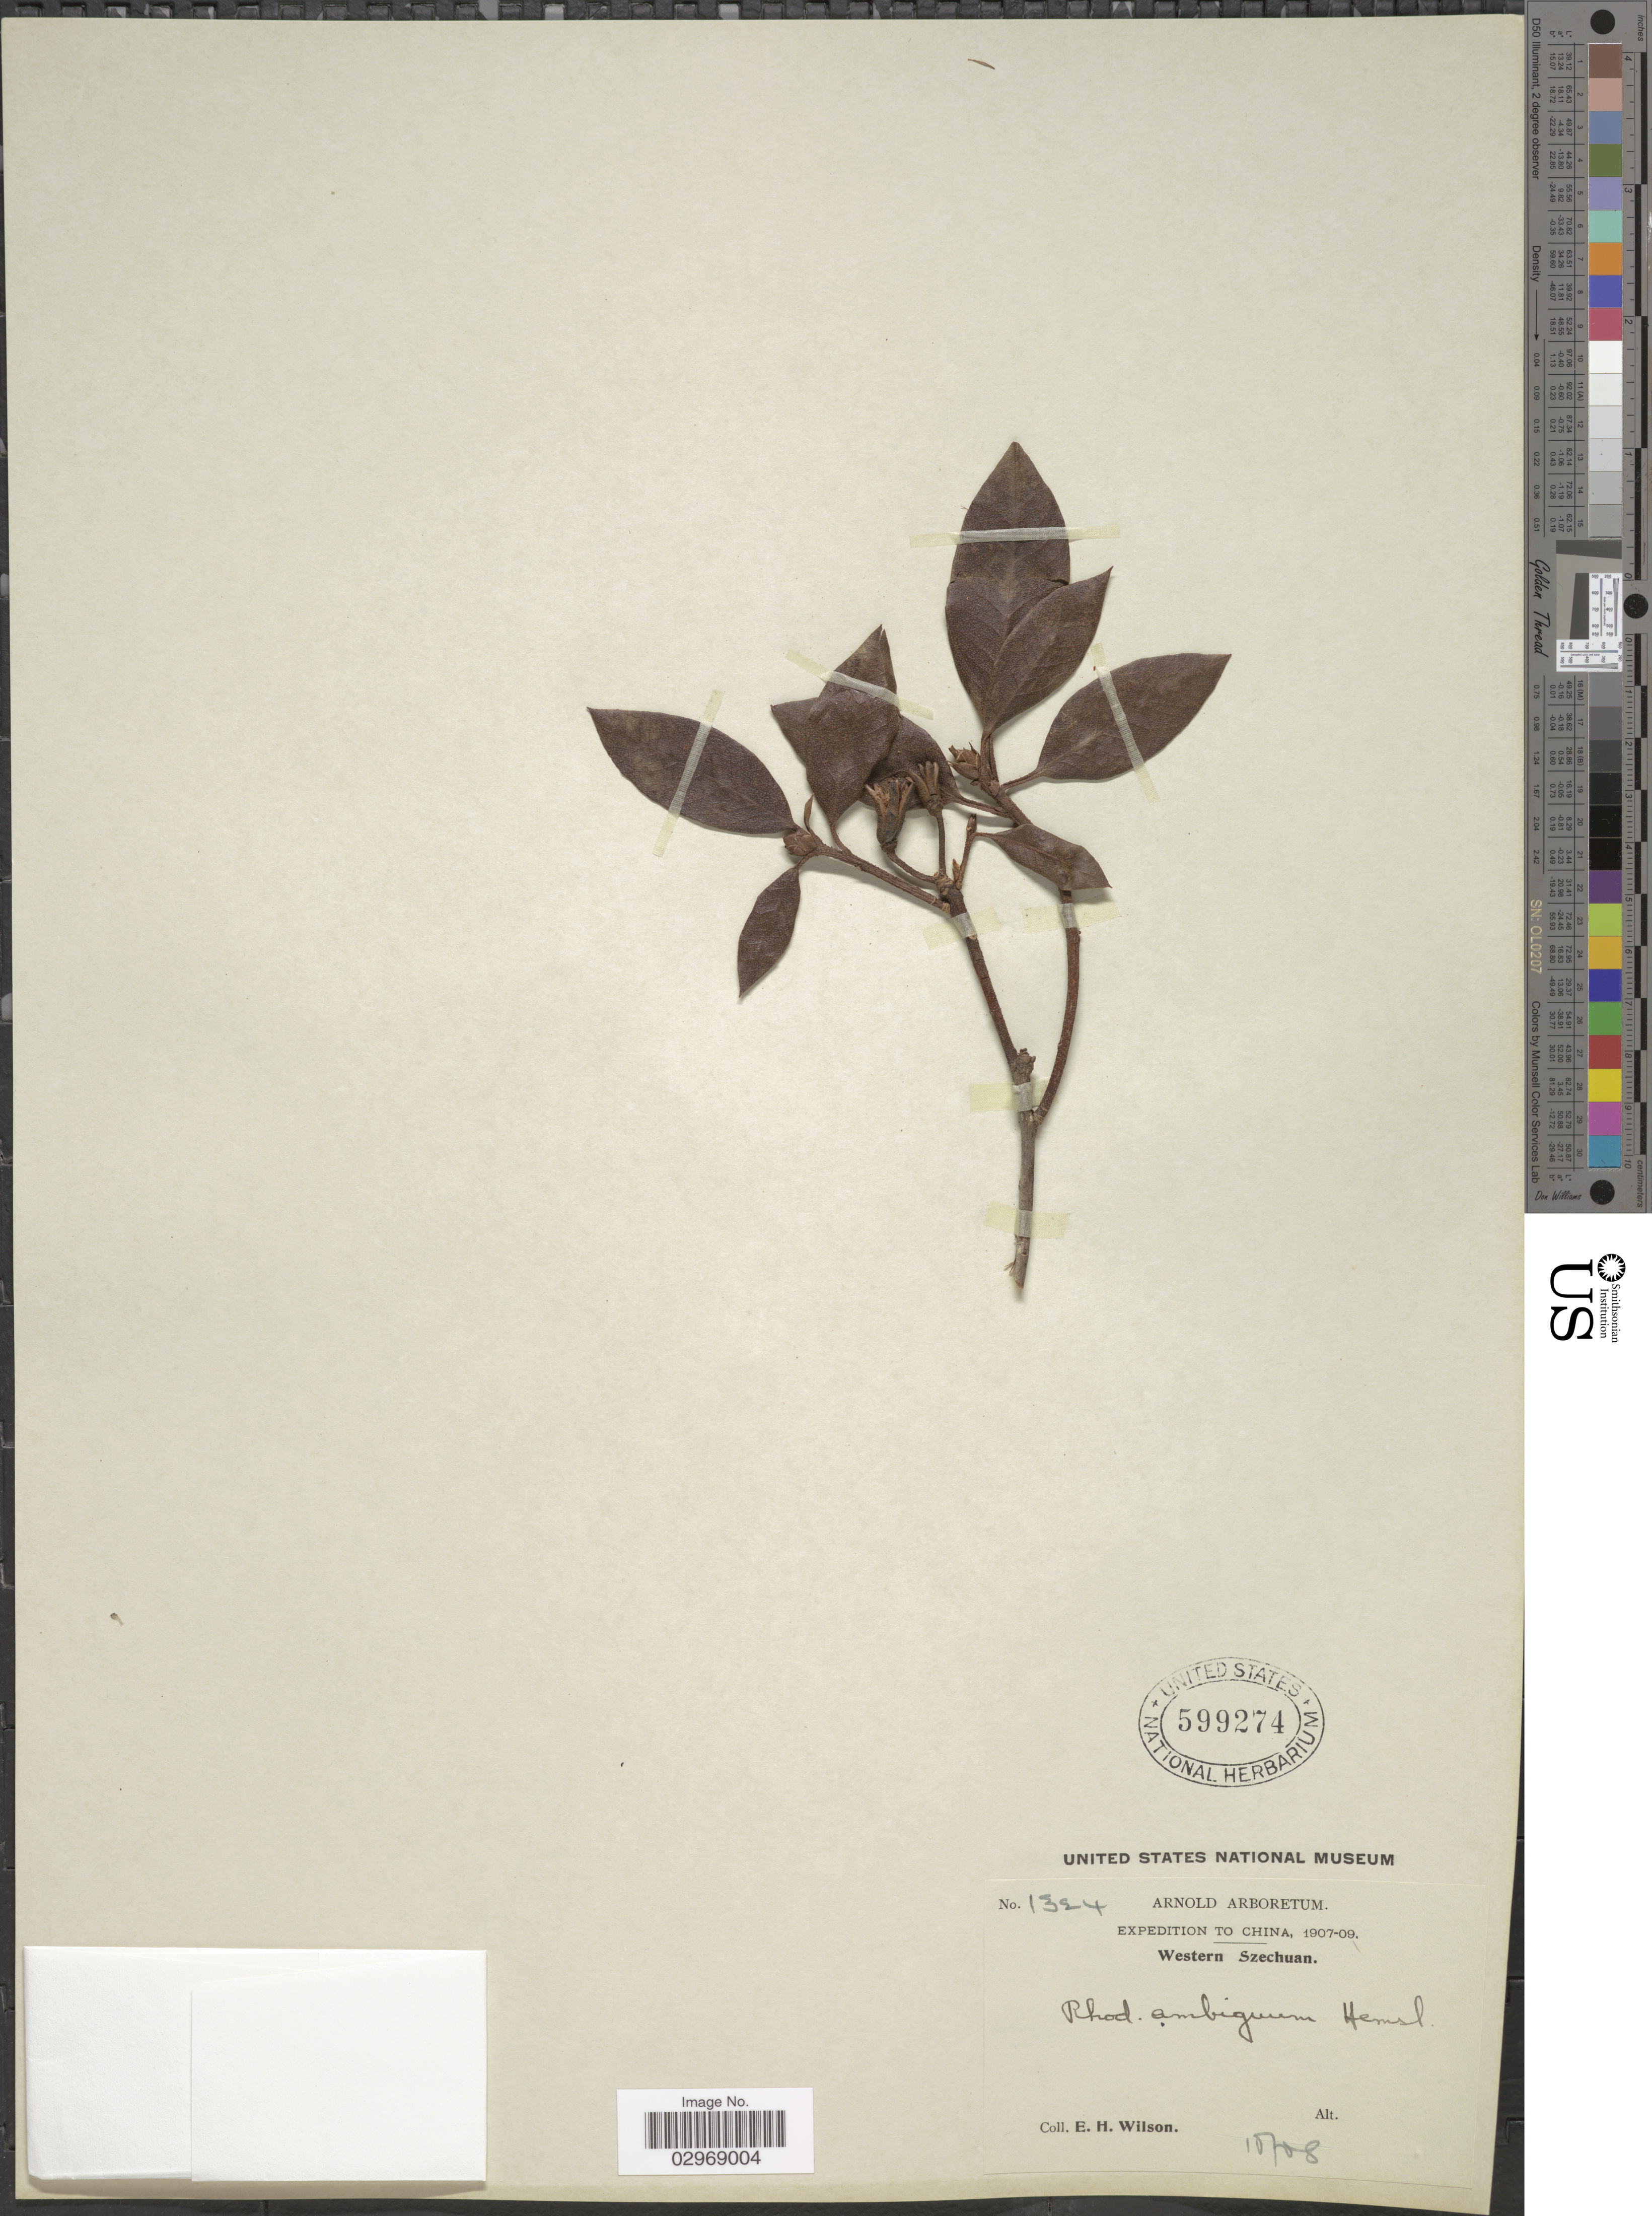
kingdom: Plantae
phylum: Tracheophyta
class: Magnoliopsida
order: Ericales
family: Ericaceae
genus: Rhododendron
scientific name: Rhododendron ambiguum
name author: Hemsl.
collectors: E. Wilson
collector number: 1324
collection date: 1908-07-10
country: China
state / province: Sichuan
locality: Western Szechuan.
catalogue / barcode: US 599274